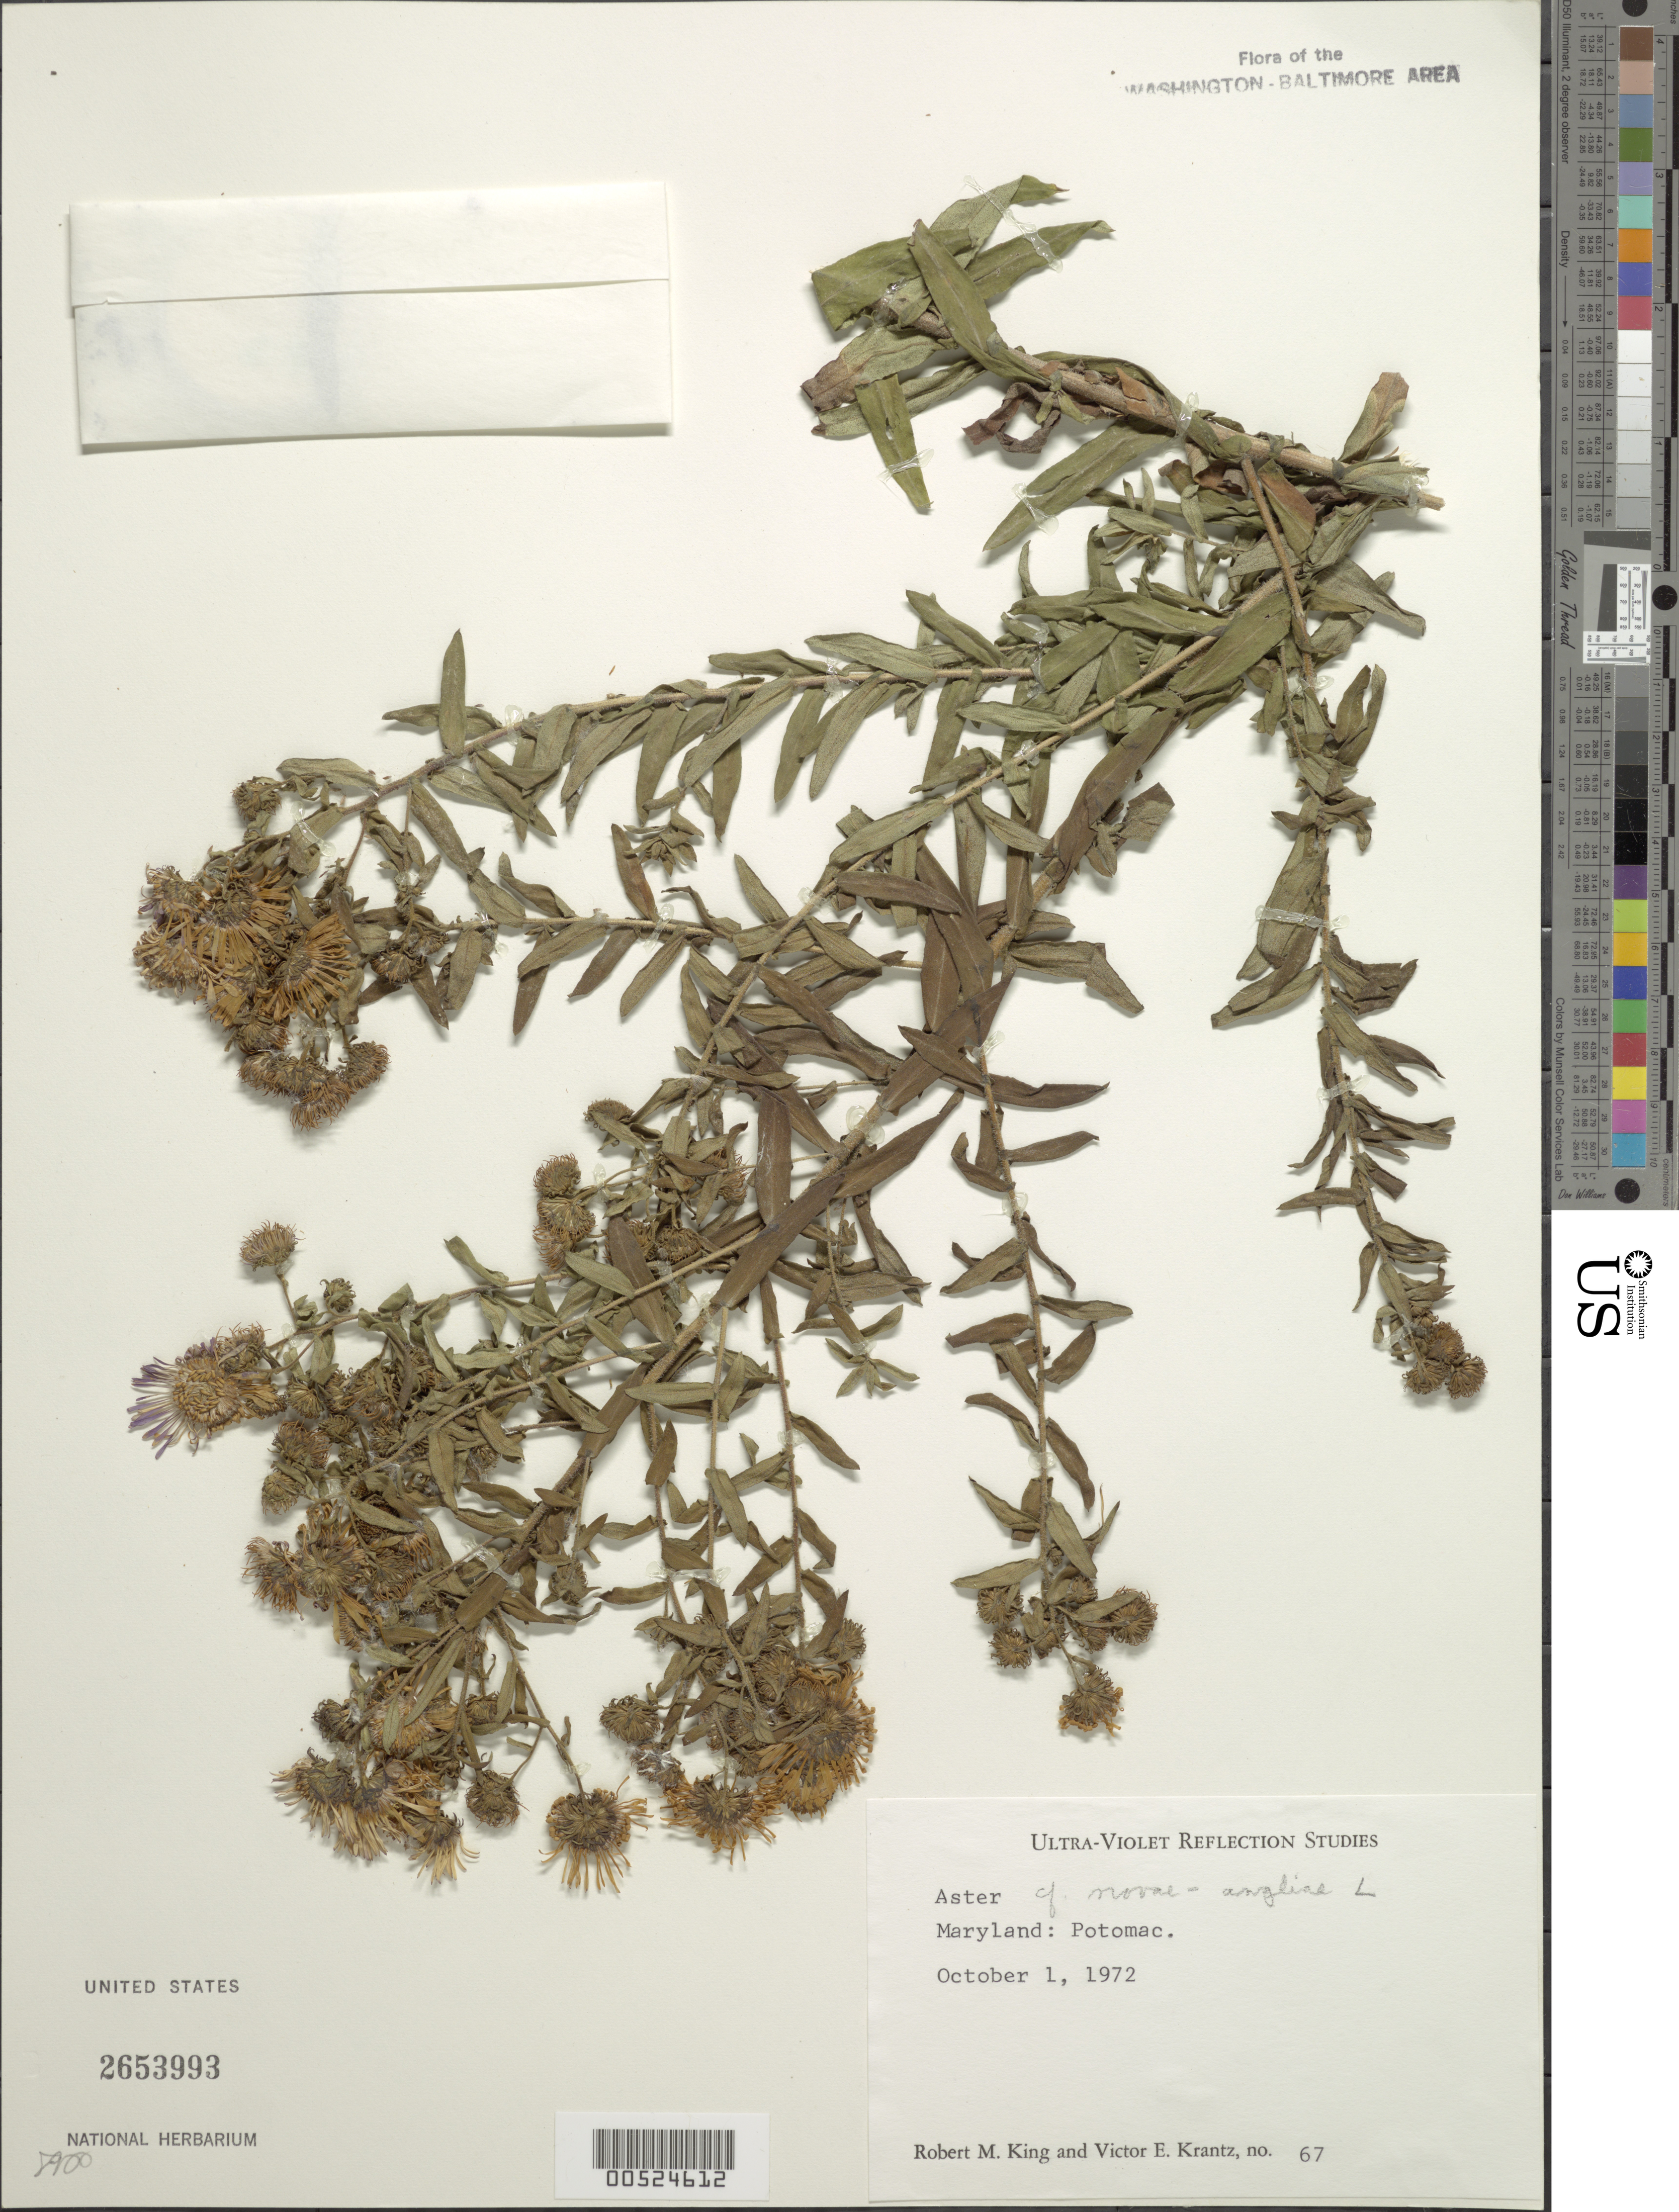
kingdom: Plantae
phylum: Tracheophyta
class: Magnoliopsida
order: Asterales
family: Asteraceae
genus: Symphyotrichum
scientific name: Symphyotrichum novae-angliae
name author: (L.) G.L. Nesom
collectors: R. M. King & V. Krantz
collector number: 67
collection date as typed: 01 Oct 1972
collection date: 1972-10-01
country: United States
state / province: Maryland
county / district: Montgomery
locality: Potomac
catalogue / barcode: US 2653993